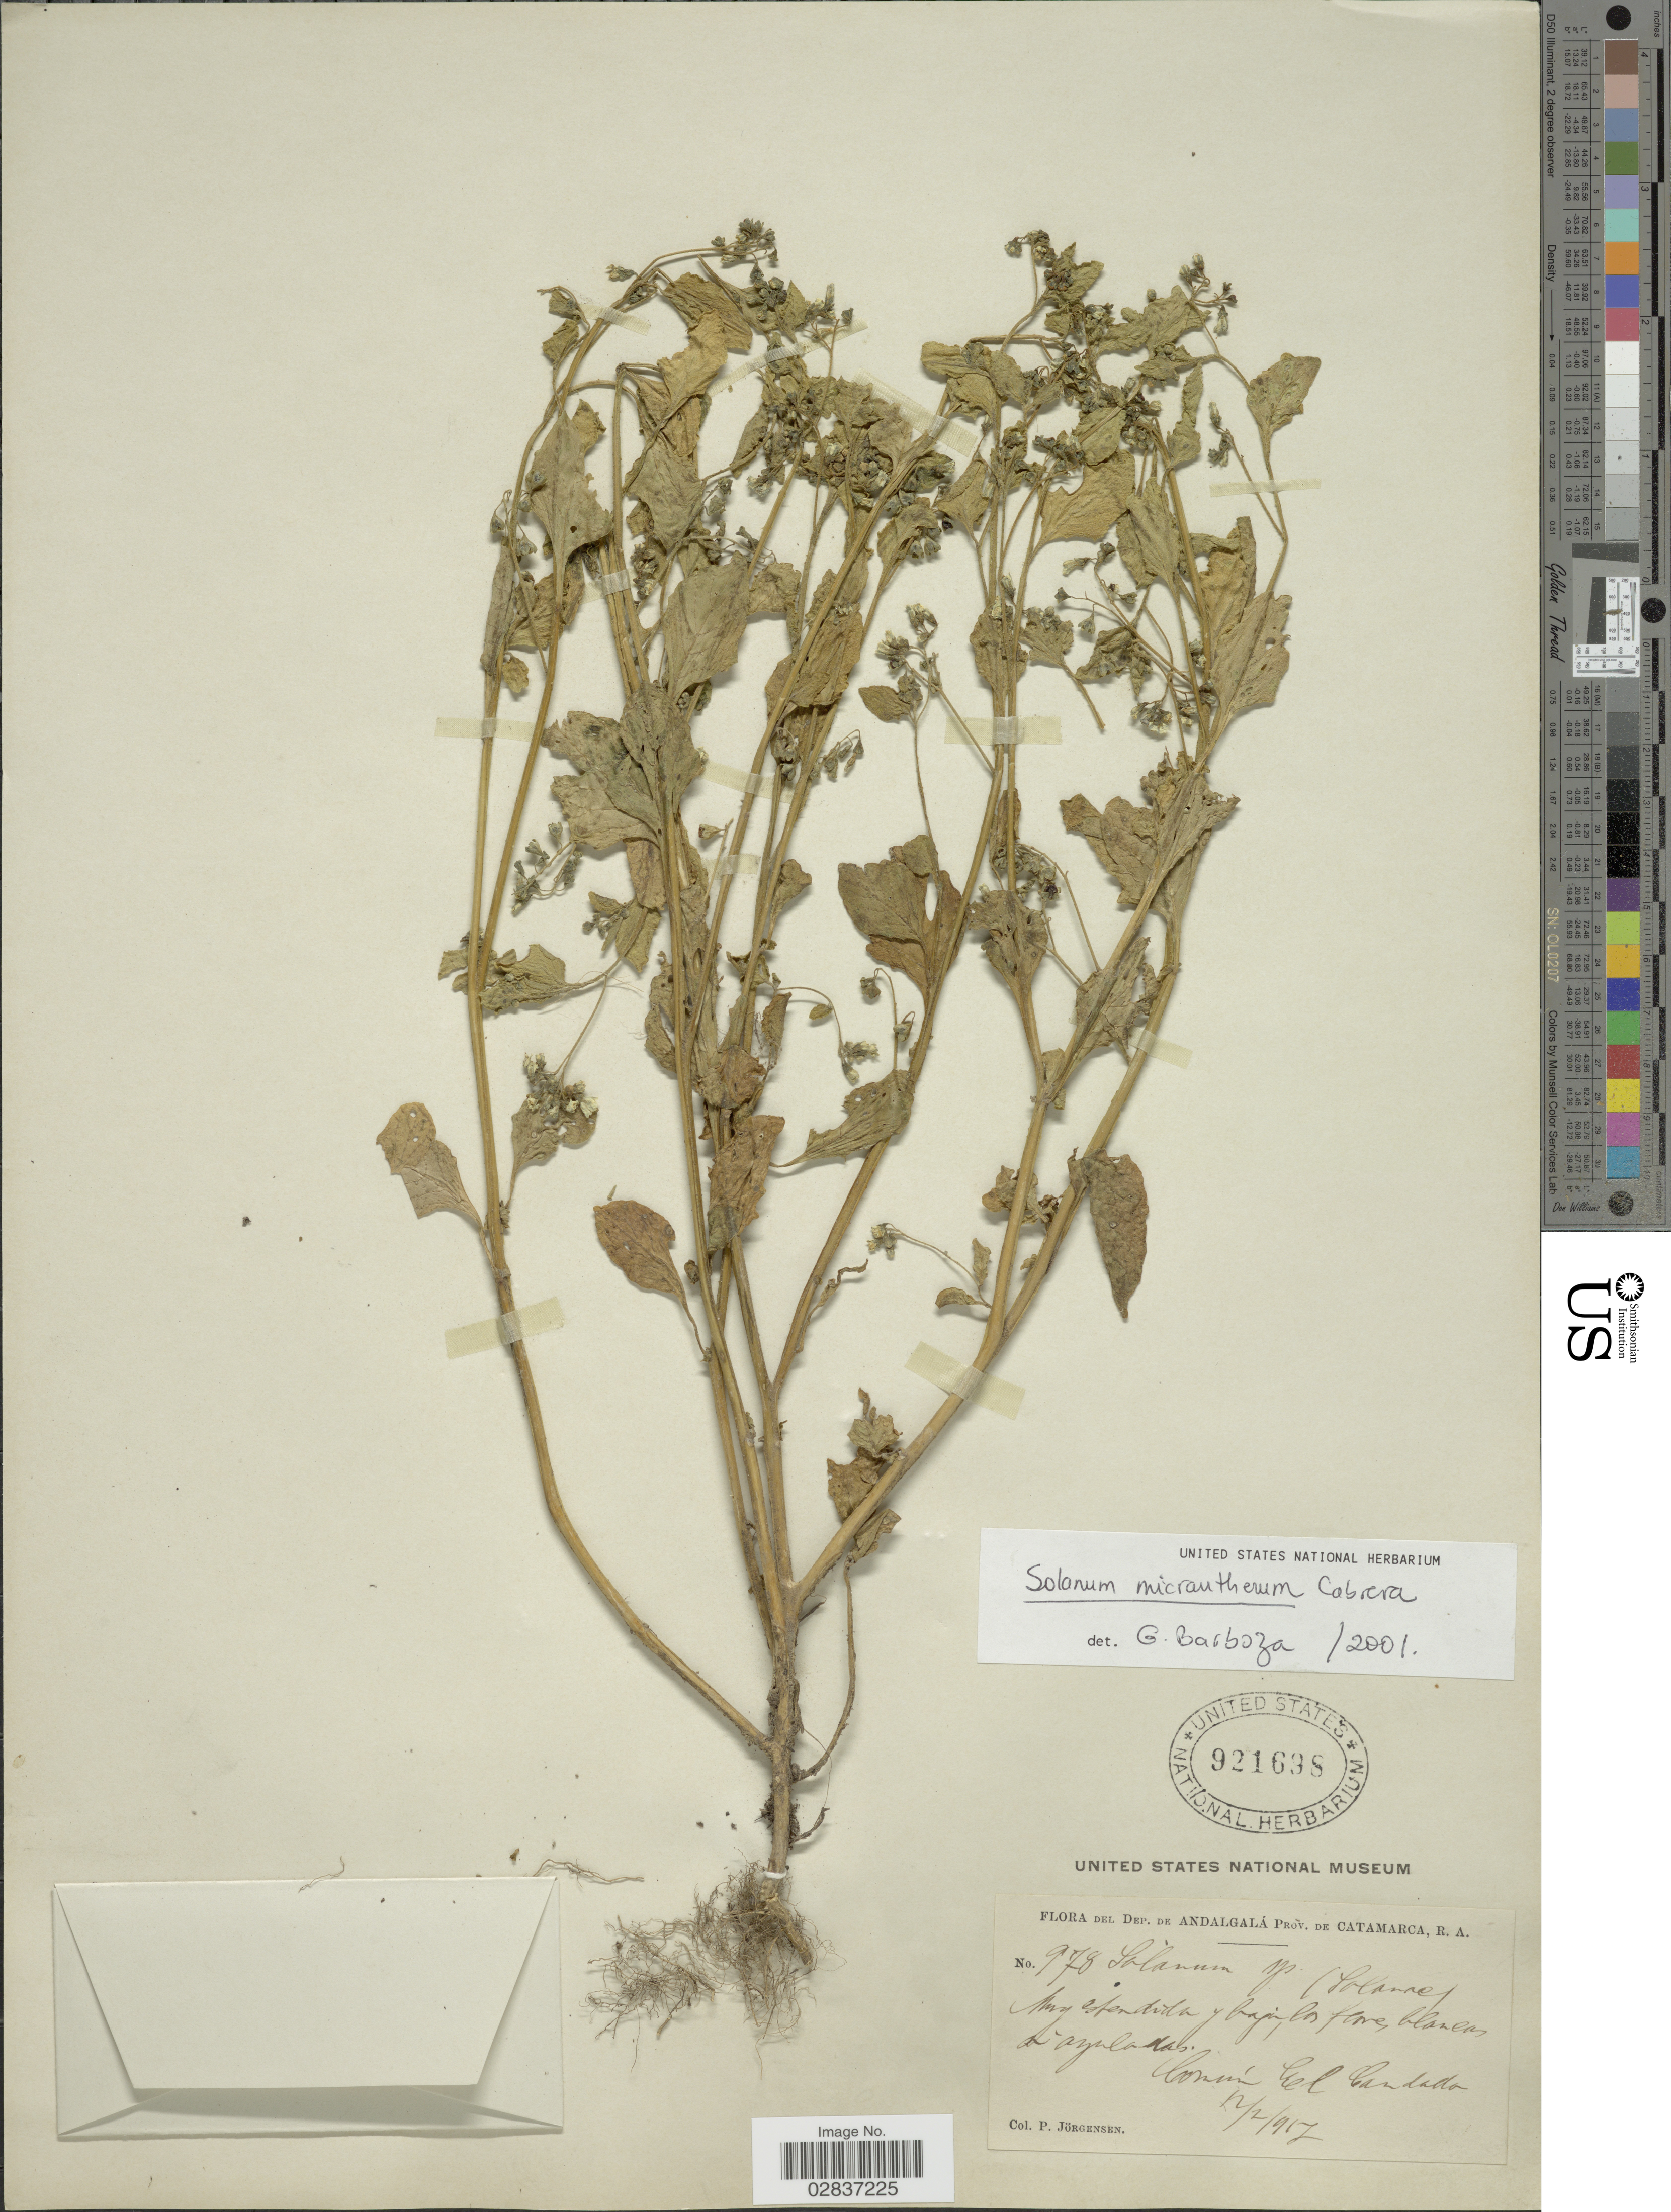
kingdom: Plantae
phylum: Tracheophyta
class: Magnoliopsida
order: Solanales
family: Solanaceae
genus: Solanum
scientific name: Solanum annuum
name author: C.V. Morton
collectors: P. Jörgensen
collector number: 978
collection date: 1917-02-12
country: Argentina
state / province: Catamarca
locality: Dep. de Andalgalá, Común El Candado.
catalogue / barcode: US 921698